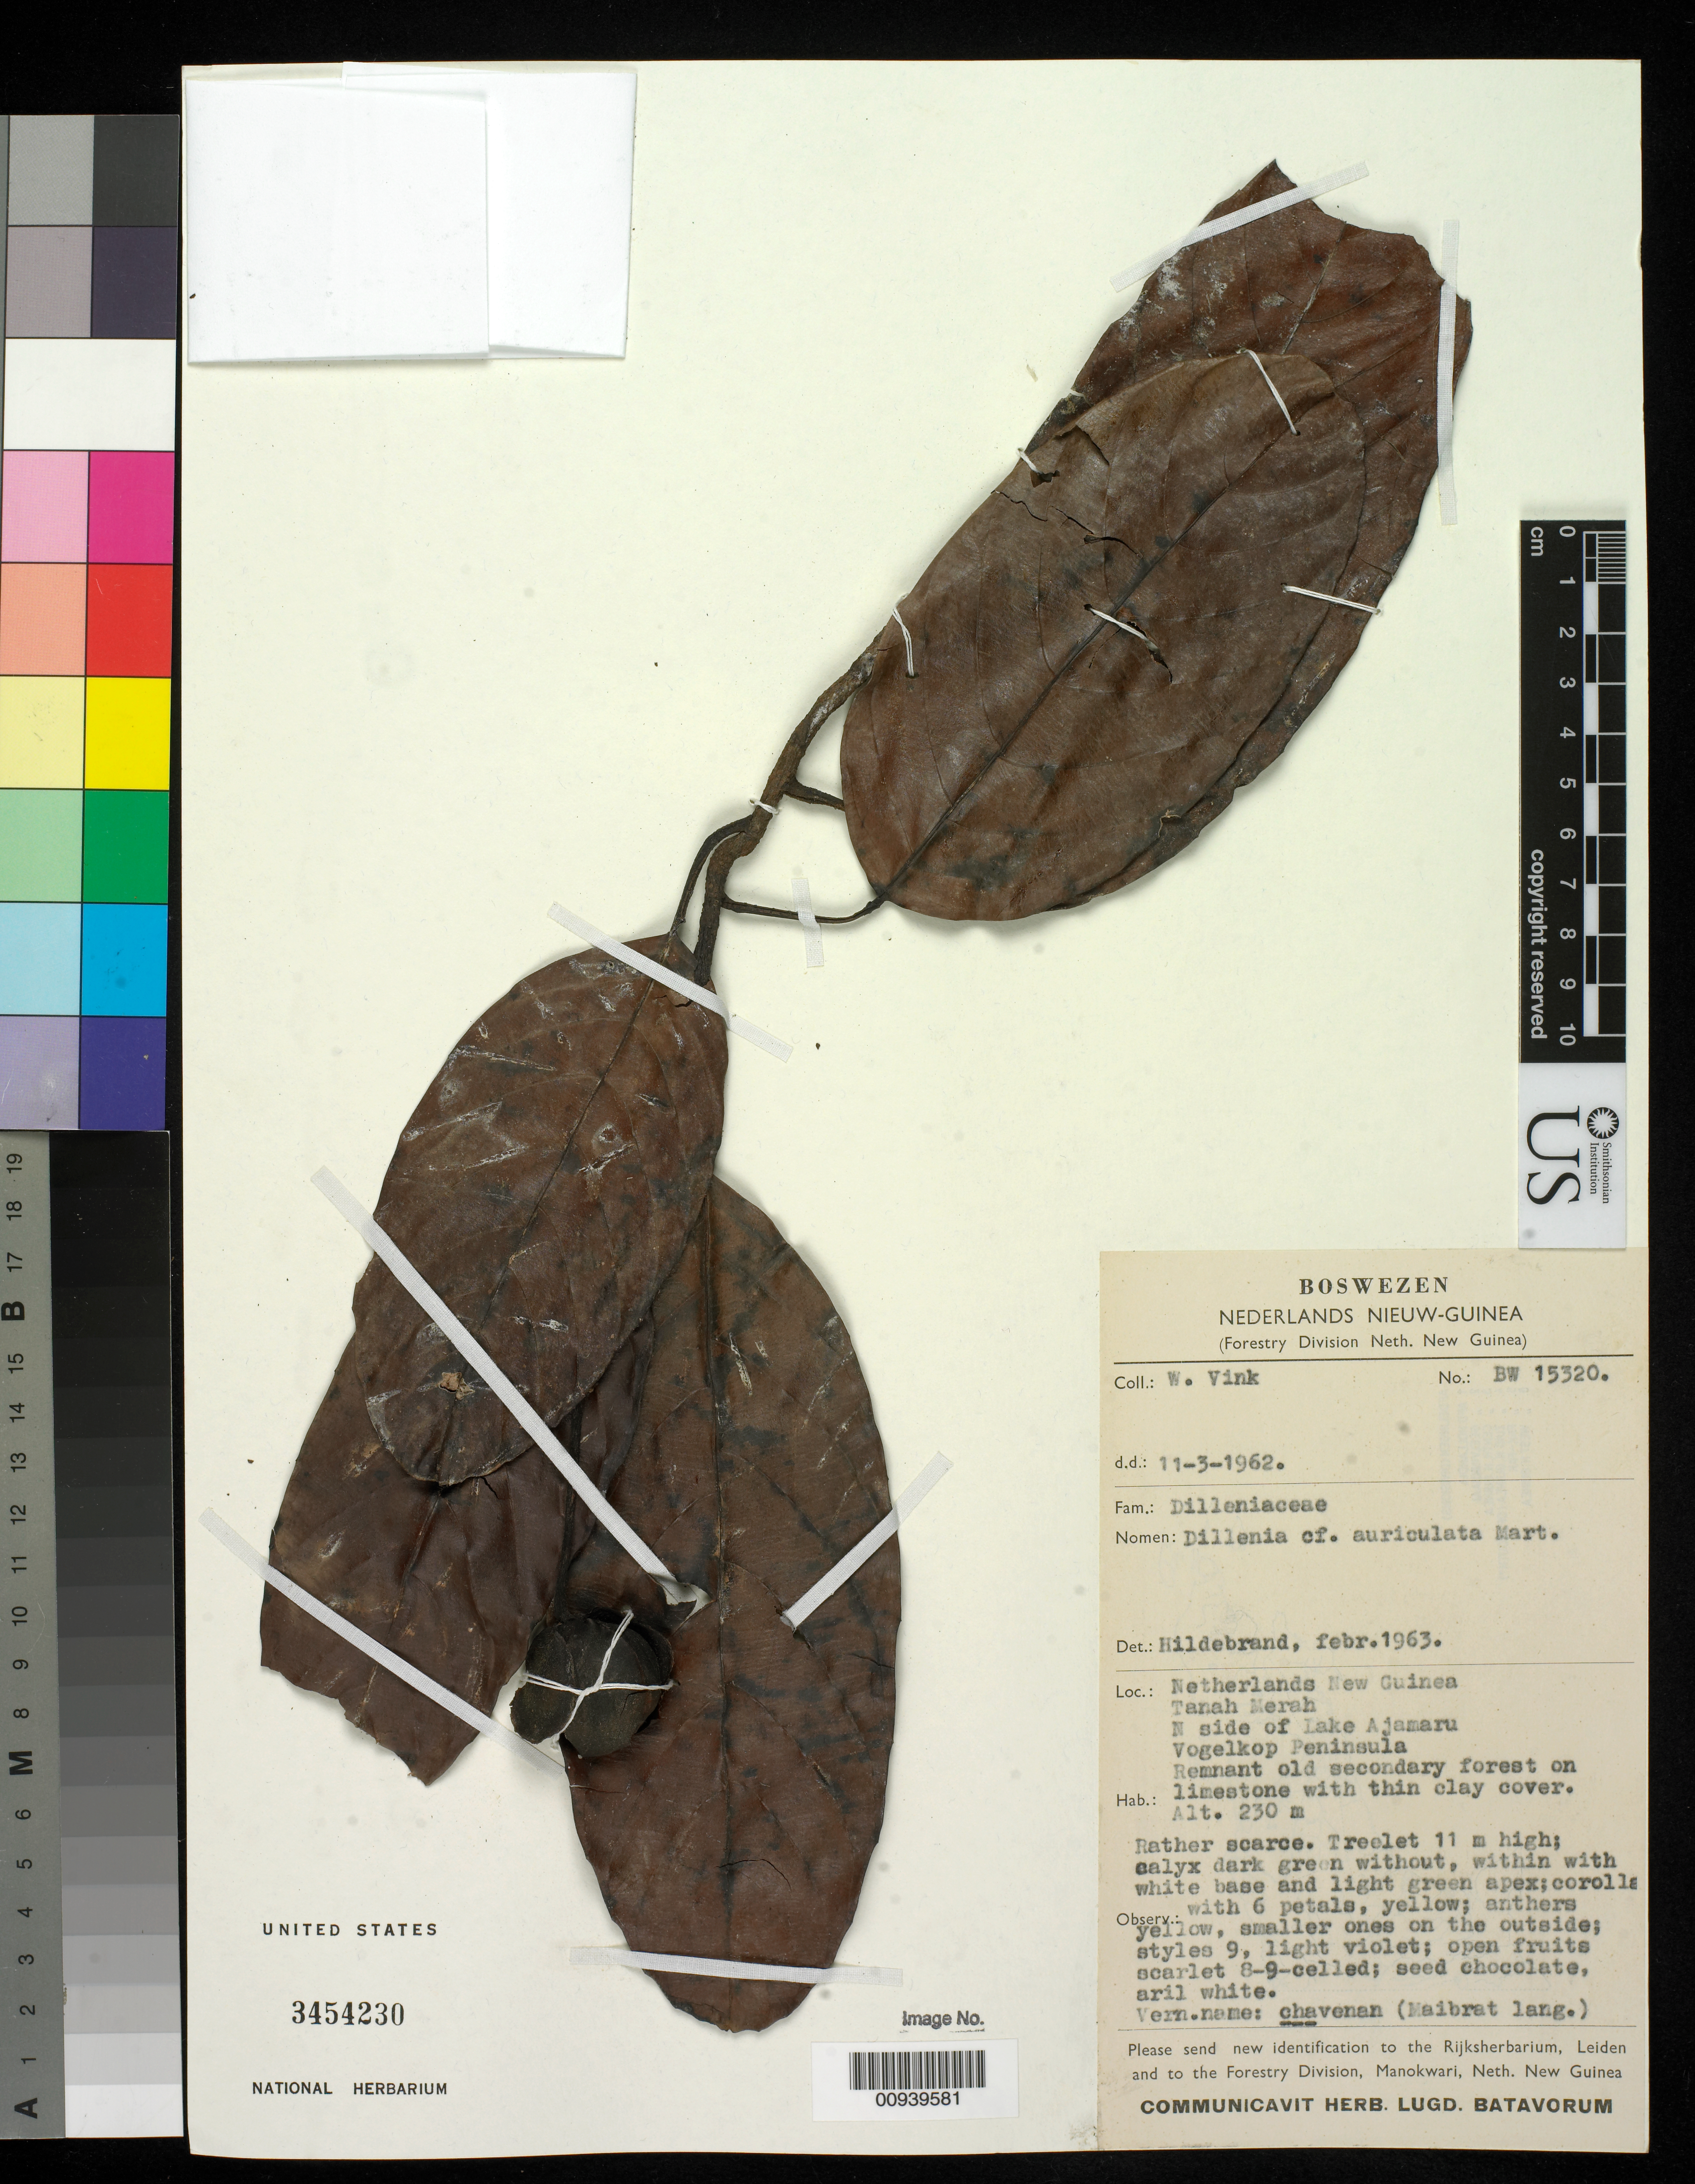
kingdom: Plantae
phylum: Tracheophyta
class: Magnoliopsida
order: Dilleniales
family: Dilleniaceae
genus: Dillenia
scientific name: Dillenia auriculata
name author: Martelli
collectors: W. Vink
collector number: BW 15320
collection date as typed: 11 Mar 1962 or 03 Nov 1962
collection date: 1962-03-11 or 1962-11-03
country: Indonesia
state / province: Papua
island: New Guinea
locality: Vogelkop Peninsula, N side of Lake Ajamaru, Tanah Merah. Irian Jaya.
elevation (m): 230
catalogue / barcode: US 3454230